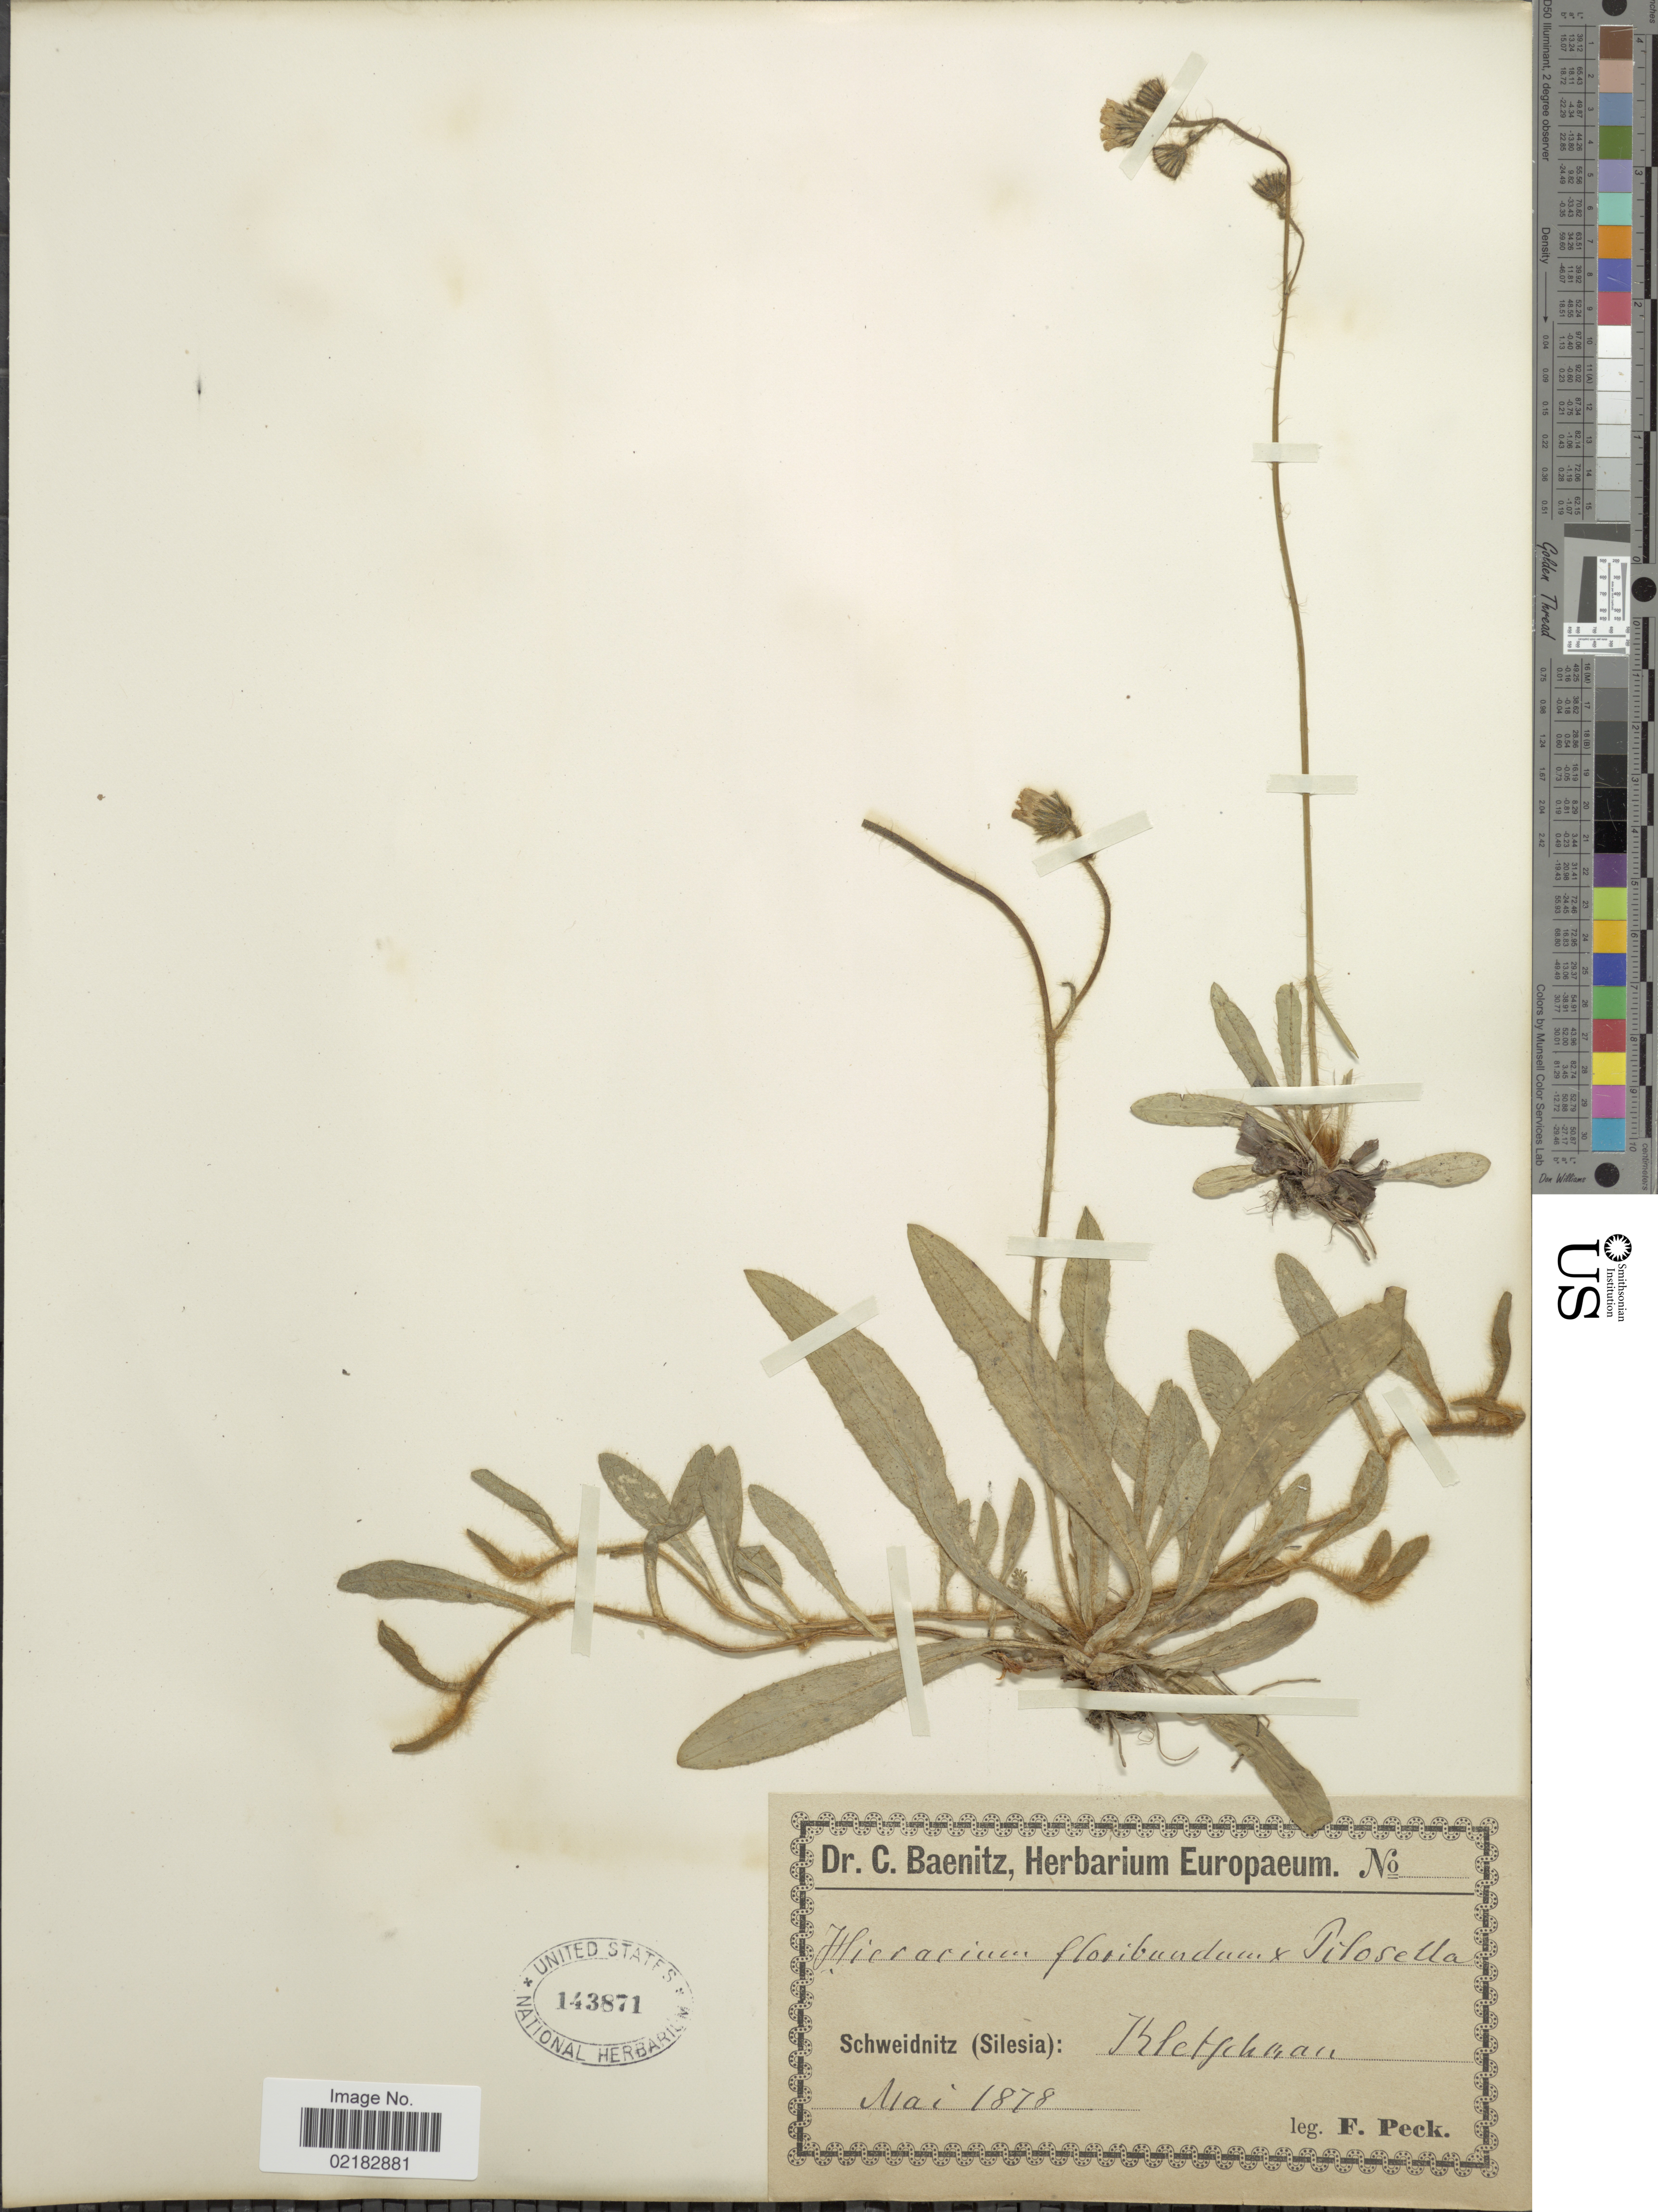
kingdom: Plantae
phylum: Tracheophyta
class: Magnoliopsida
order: Asterales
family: Asteraceae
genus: Pilosella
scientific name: Pilosella floribunda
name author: (Wimm. & Grab.) Fr. a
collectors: F. Peck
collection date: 1878-05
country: Czechia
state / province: Moravian-Silesian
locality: Schweidnitz(Silesia) Klehckran [interpreted]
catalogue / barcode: US 143871